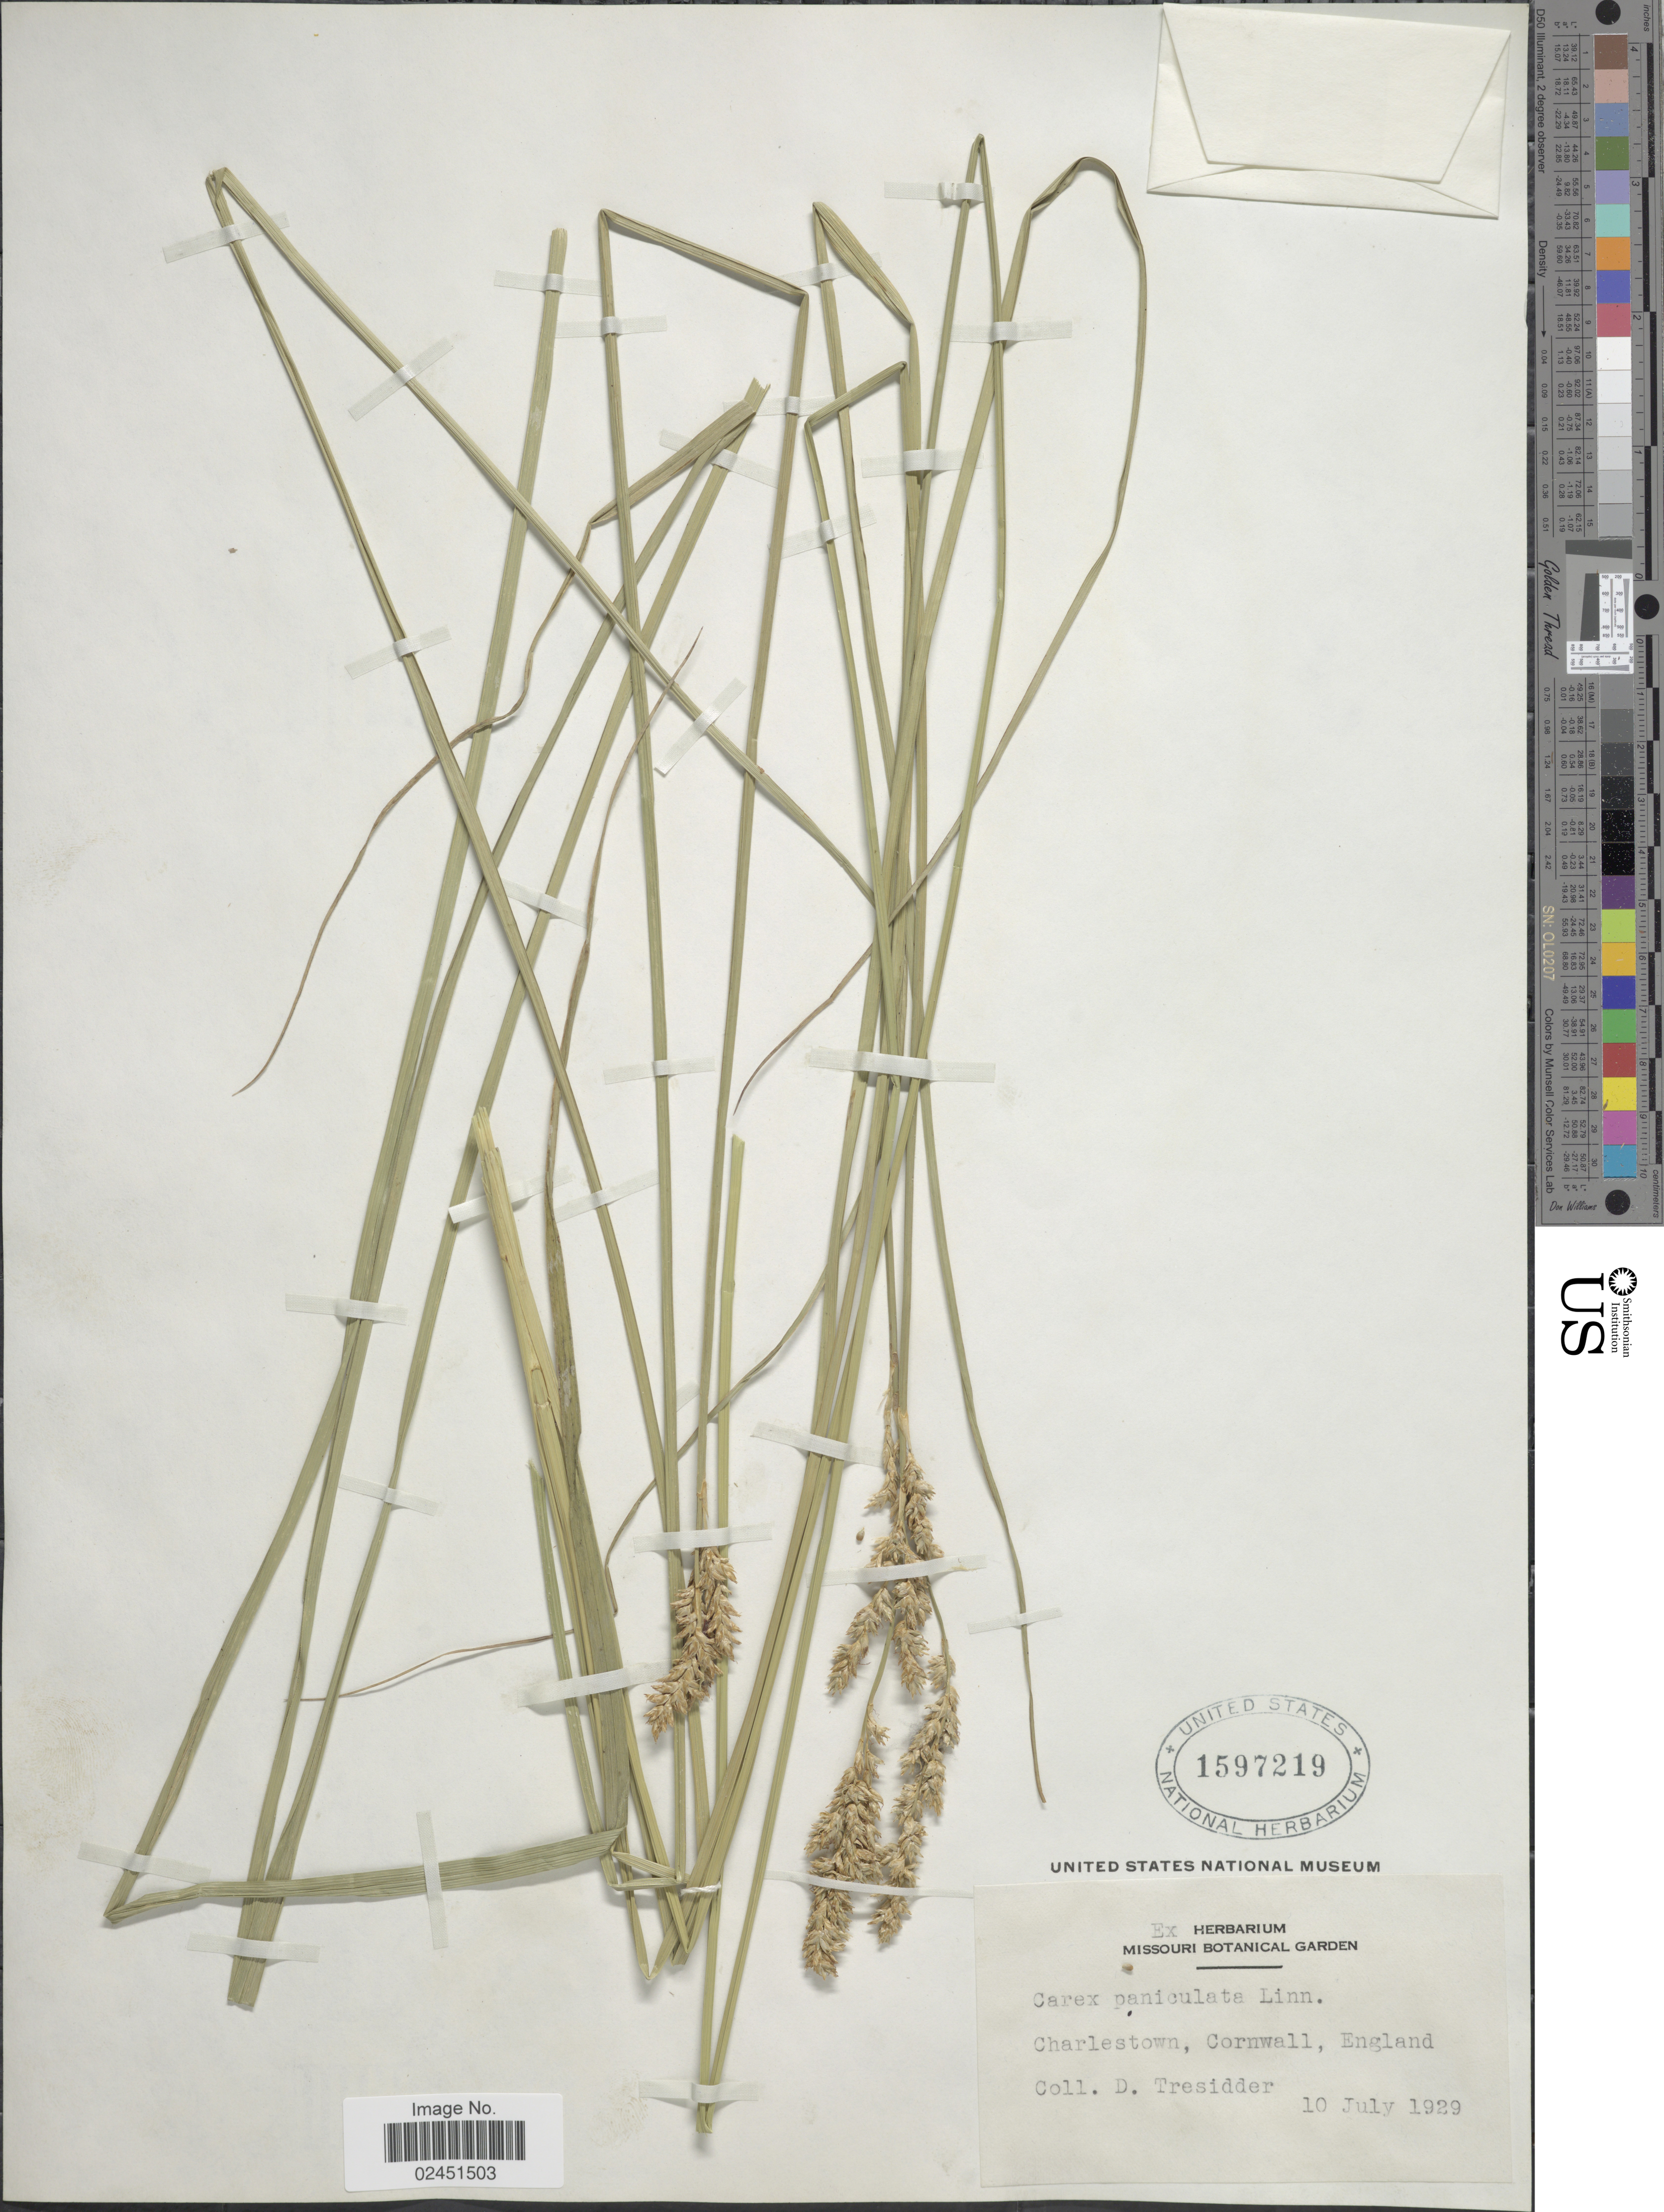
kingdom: Plantae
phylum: Tracheophyta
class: Liliopsida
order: Poales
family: Cyperaceae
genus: Carex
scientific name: Carex paniculata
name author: L.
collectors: D. Tresidder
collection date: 1929-07-10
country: United Kingdom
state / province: England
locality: Charlestown, Cornwall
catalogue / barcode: US 1597219